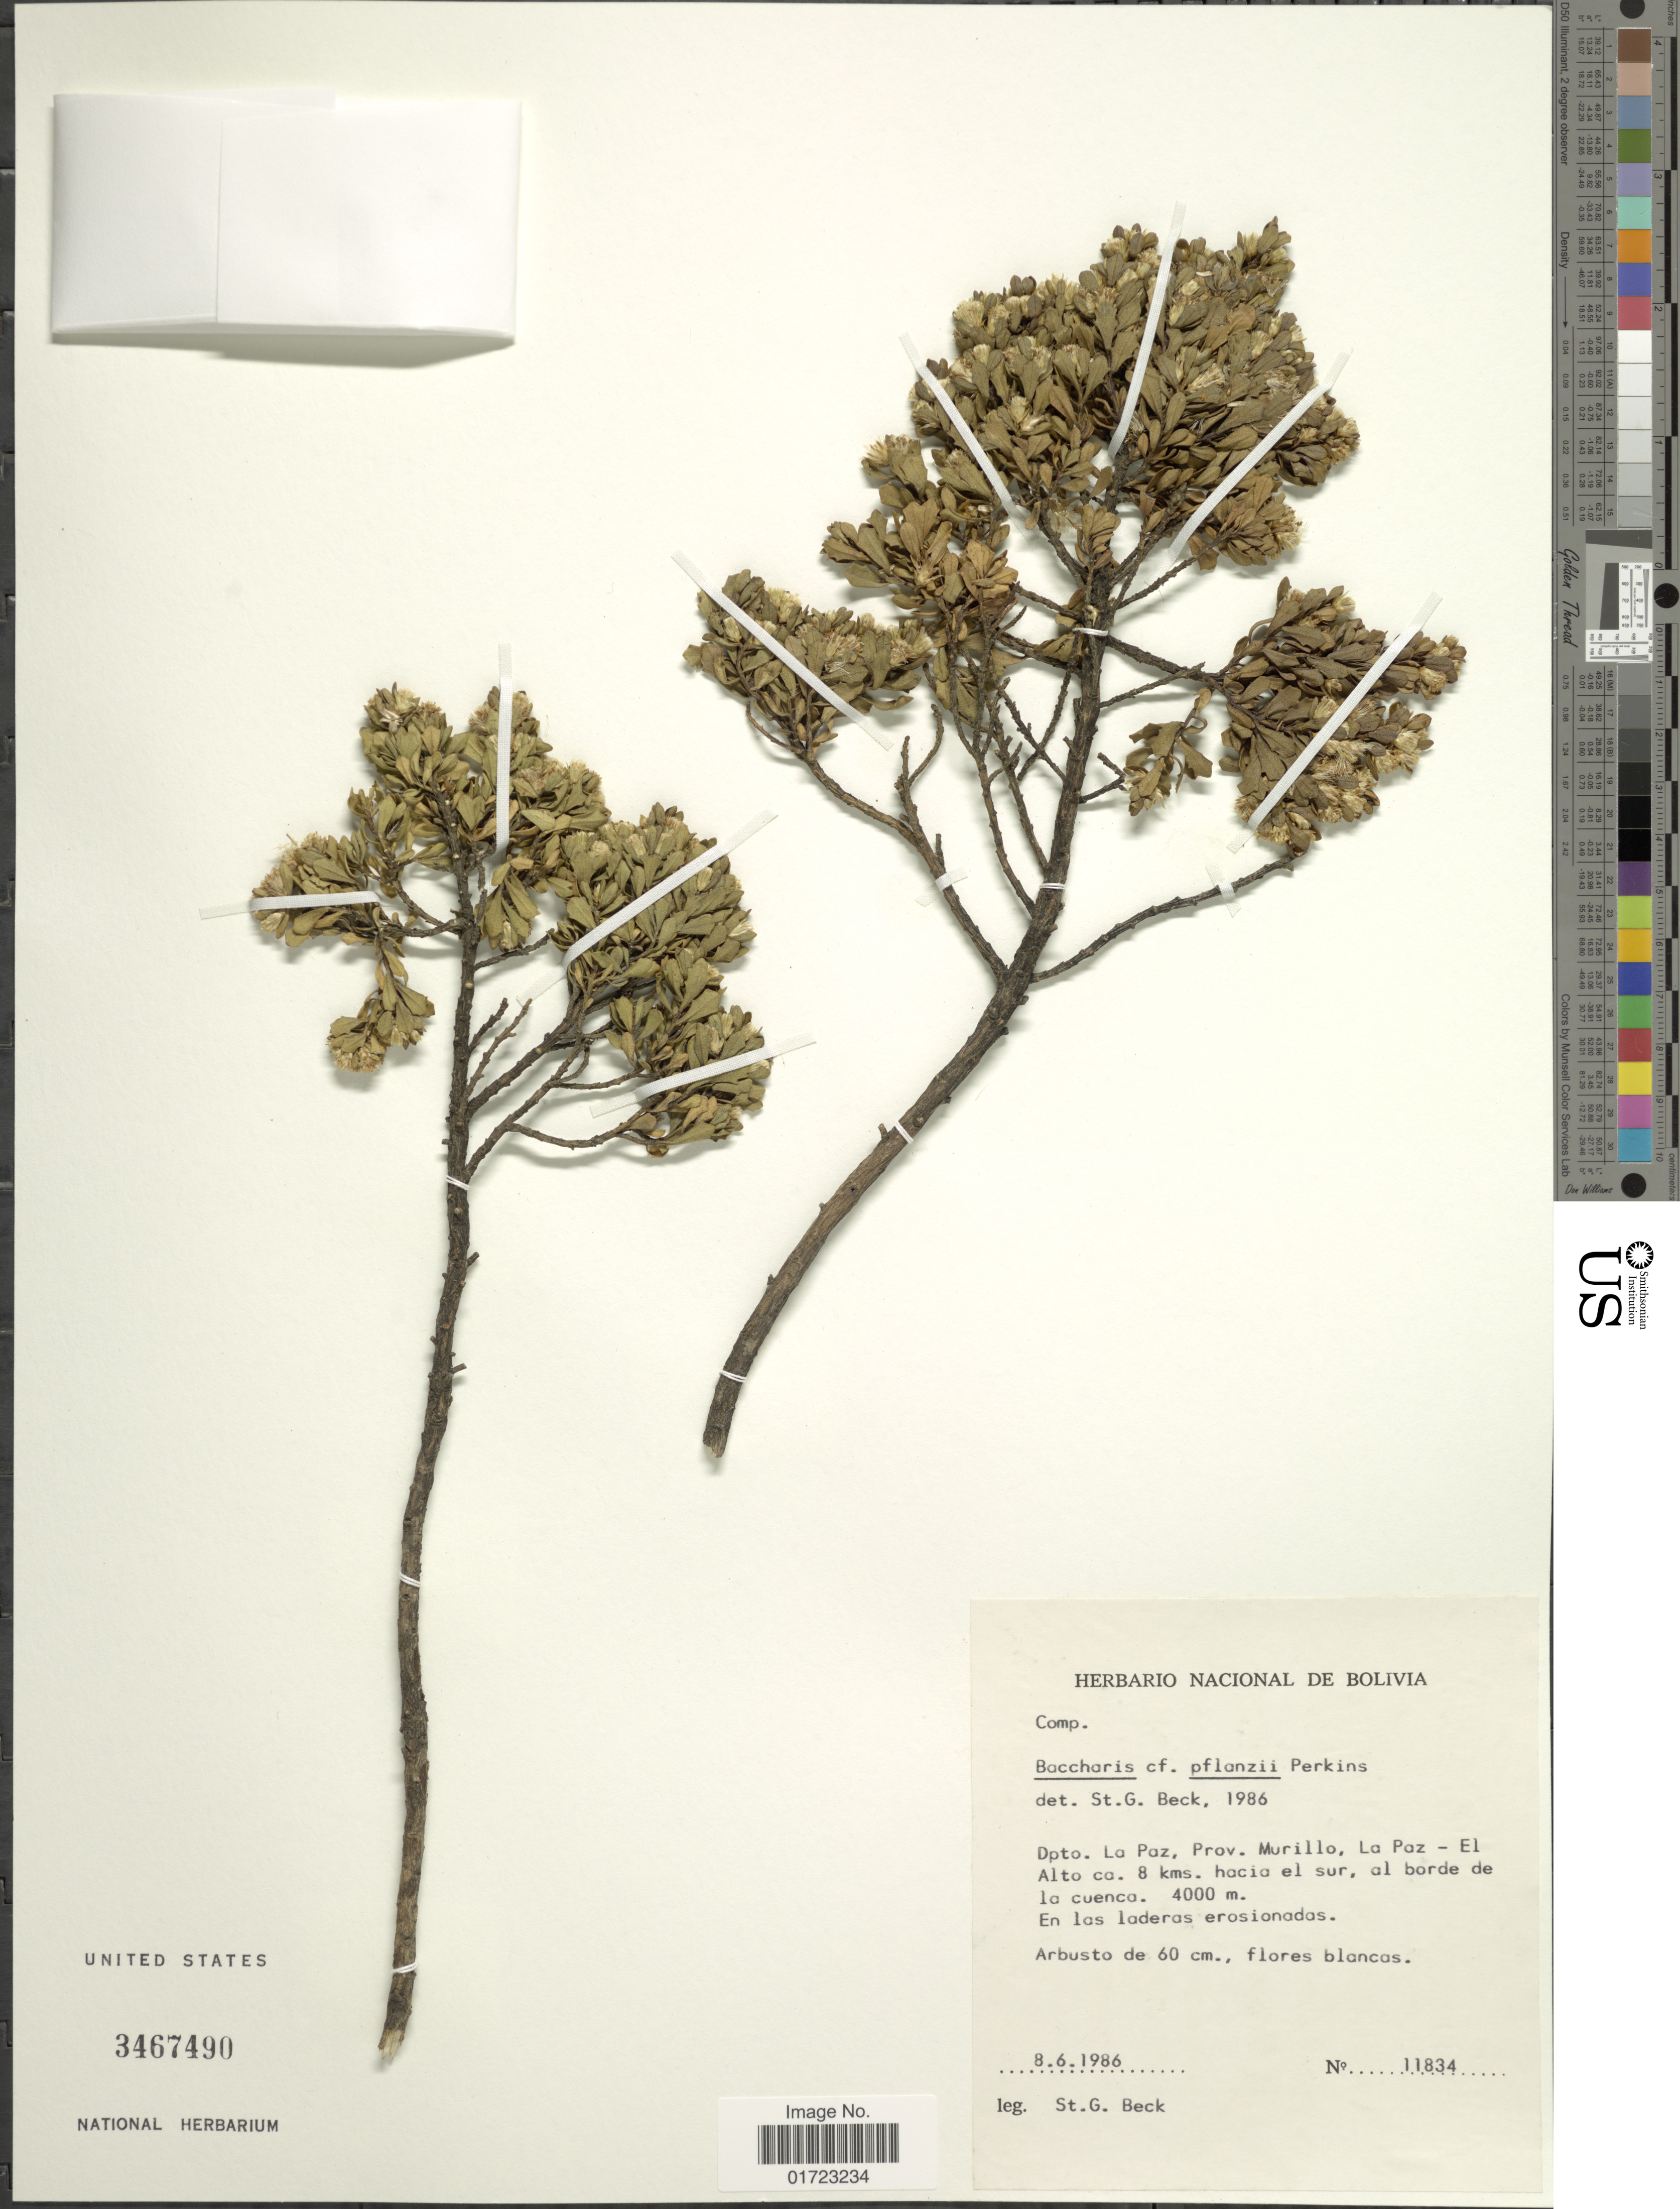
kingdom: Plantae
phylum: Tracheophyta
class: Magnoliopsida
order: Asterales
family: Asteraceae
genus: Baccharis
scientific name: Baccharis pflanzii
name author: Perkins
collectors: S. G. Beck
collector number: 11834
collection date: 1986-06-08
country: Bolivia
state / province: La Paz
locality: Dpto. La Paz. Prov. Murillo, La Paz, ca. 8 kms. hacia el sur, al borde de la cuenca.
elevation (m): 4000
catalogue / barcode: US 3467490